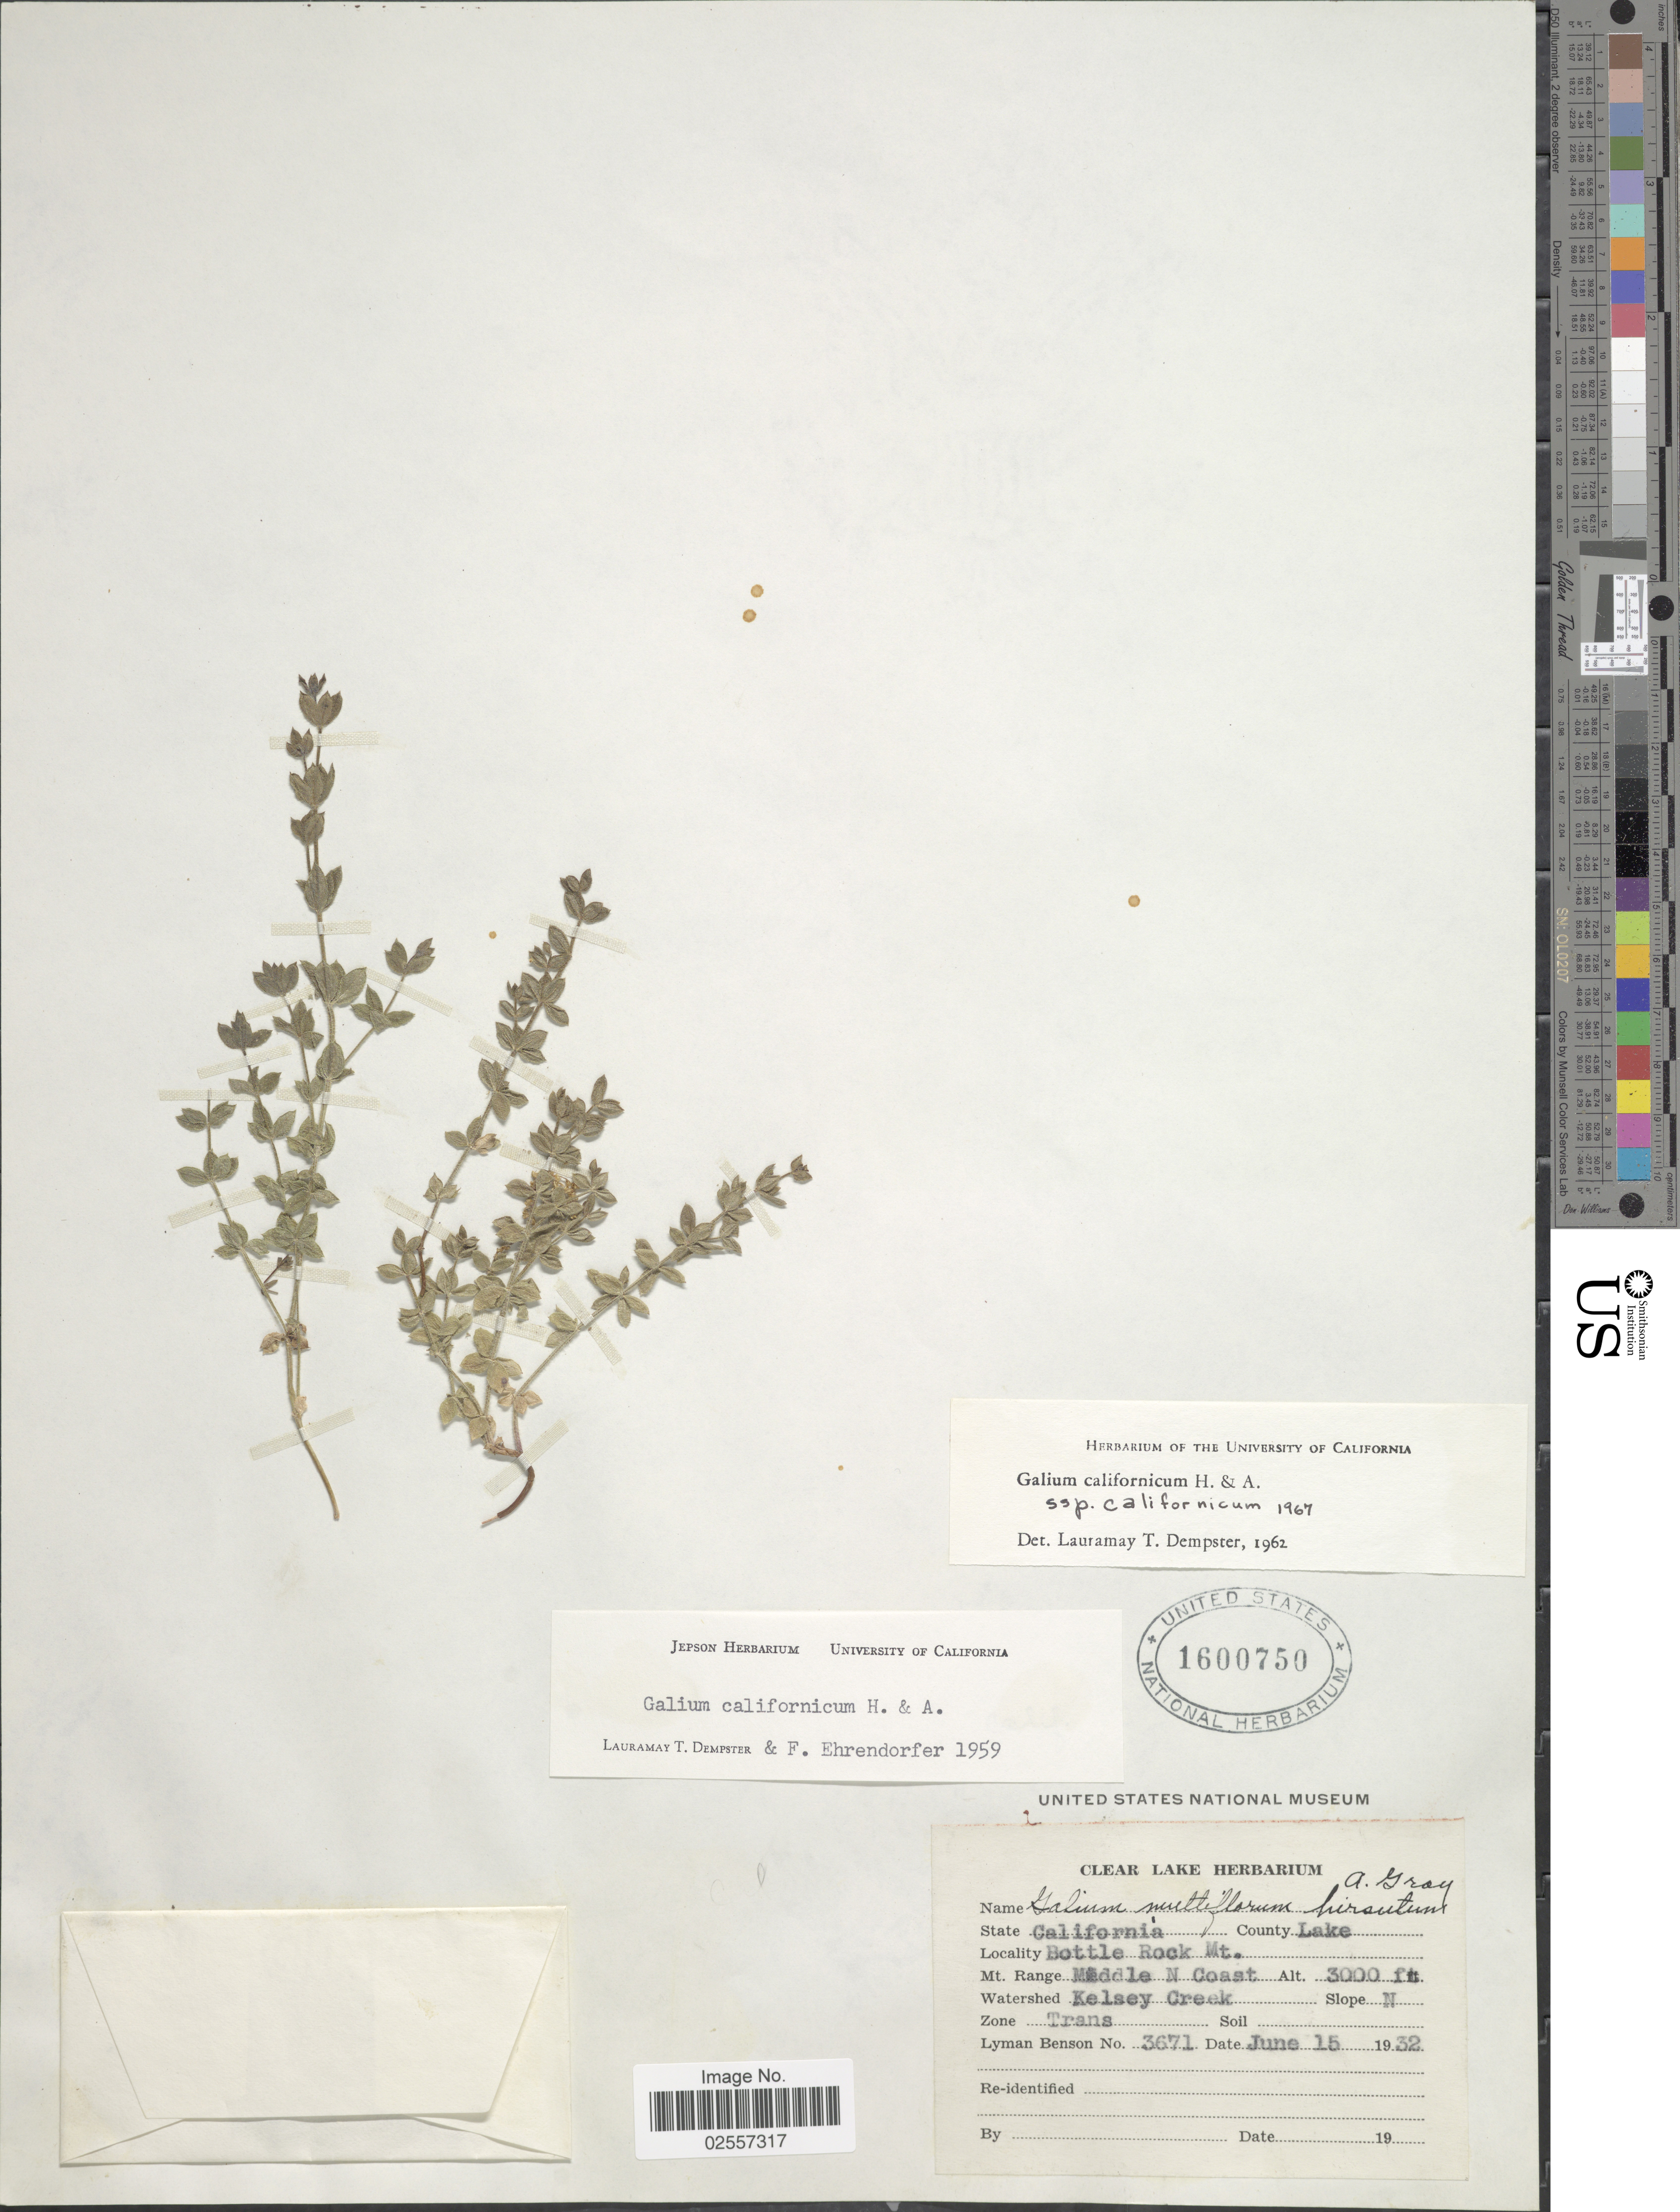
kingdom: Plantae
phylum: Tracheophyta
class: Magnoliopsida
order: Gentianales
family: Rubiaceae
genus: Galium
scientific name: Galium californicum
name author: Hook. & Arn.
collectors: L. D. Benson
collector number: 3671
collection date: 1932-06-15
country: United States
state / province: California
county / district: Lake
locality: County Lake. Bottle Rock Mt. Mt. Range Middle N Coast. Kelsey Creek. Zone Trans. Slope N.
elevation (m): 914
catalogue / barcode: US 1600750